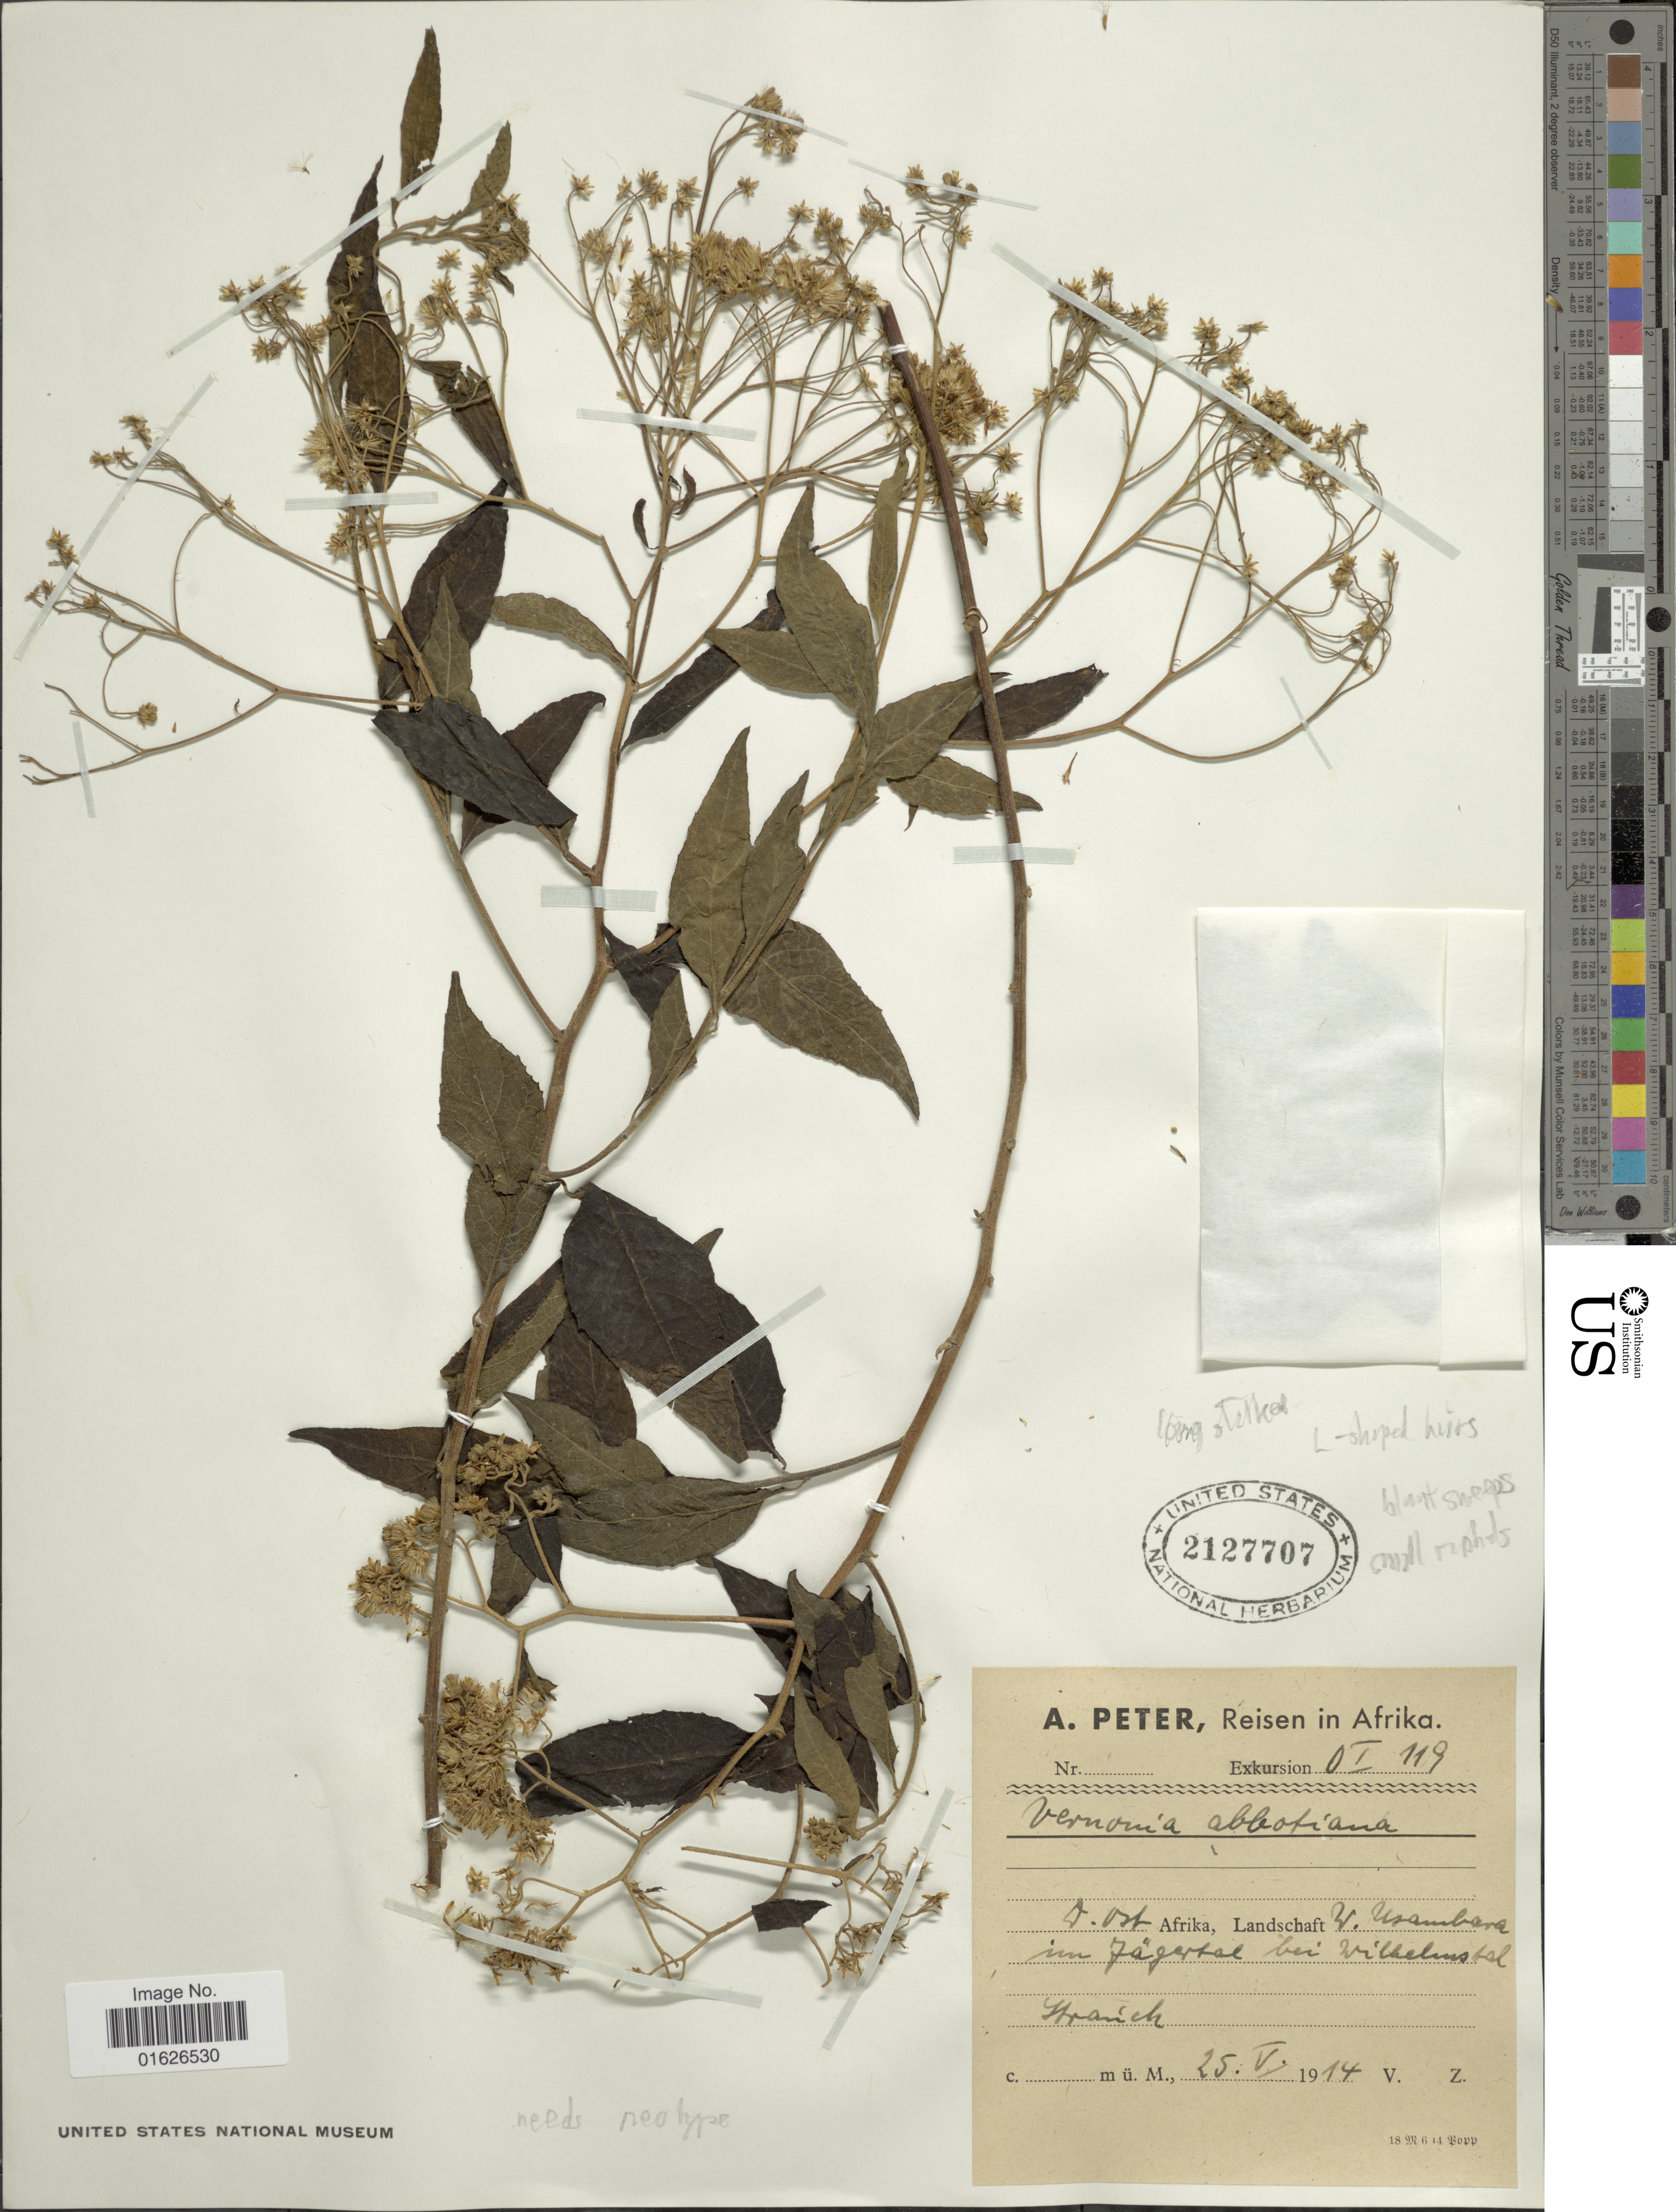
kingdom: Plantae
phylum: Tracheophyta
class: Magnoliopsida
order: Asterales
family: Asteraceae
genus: Hoffmannanthus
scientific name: Hoffmannanthus abbottiana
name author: H. Rob.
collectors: A. Peter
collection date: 1914-05-25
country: Tanzania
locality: W.Usambara, bei Wilhelmstal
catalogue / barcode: US 2127707